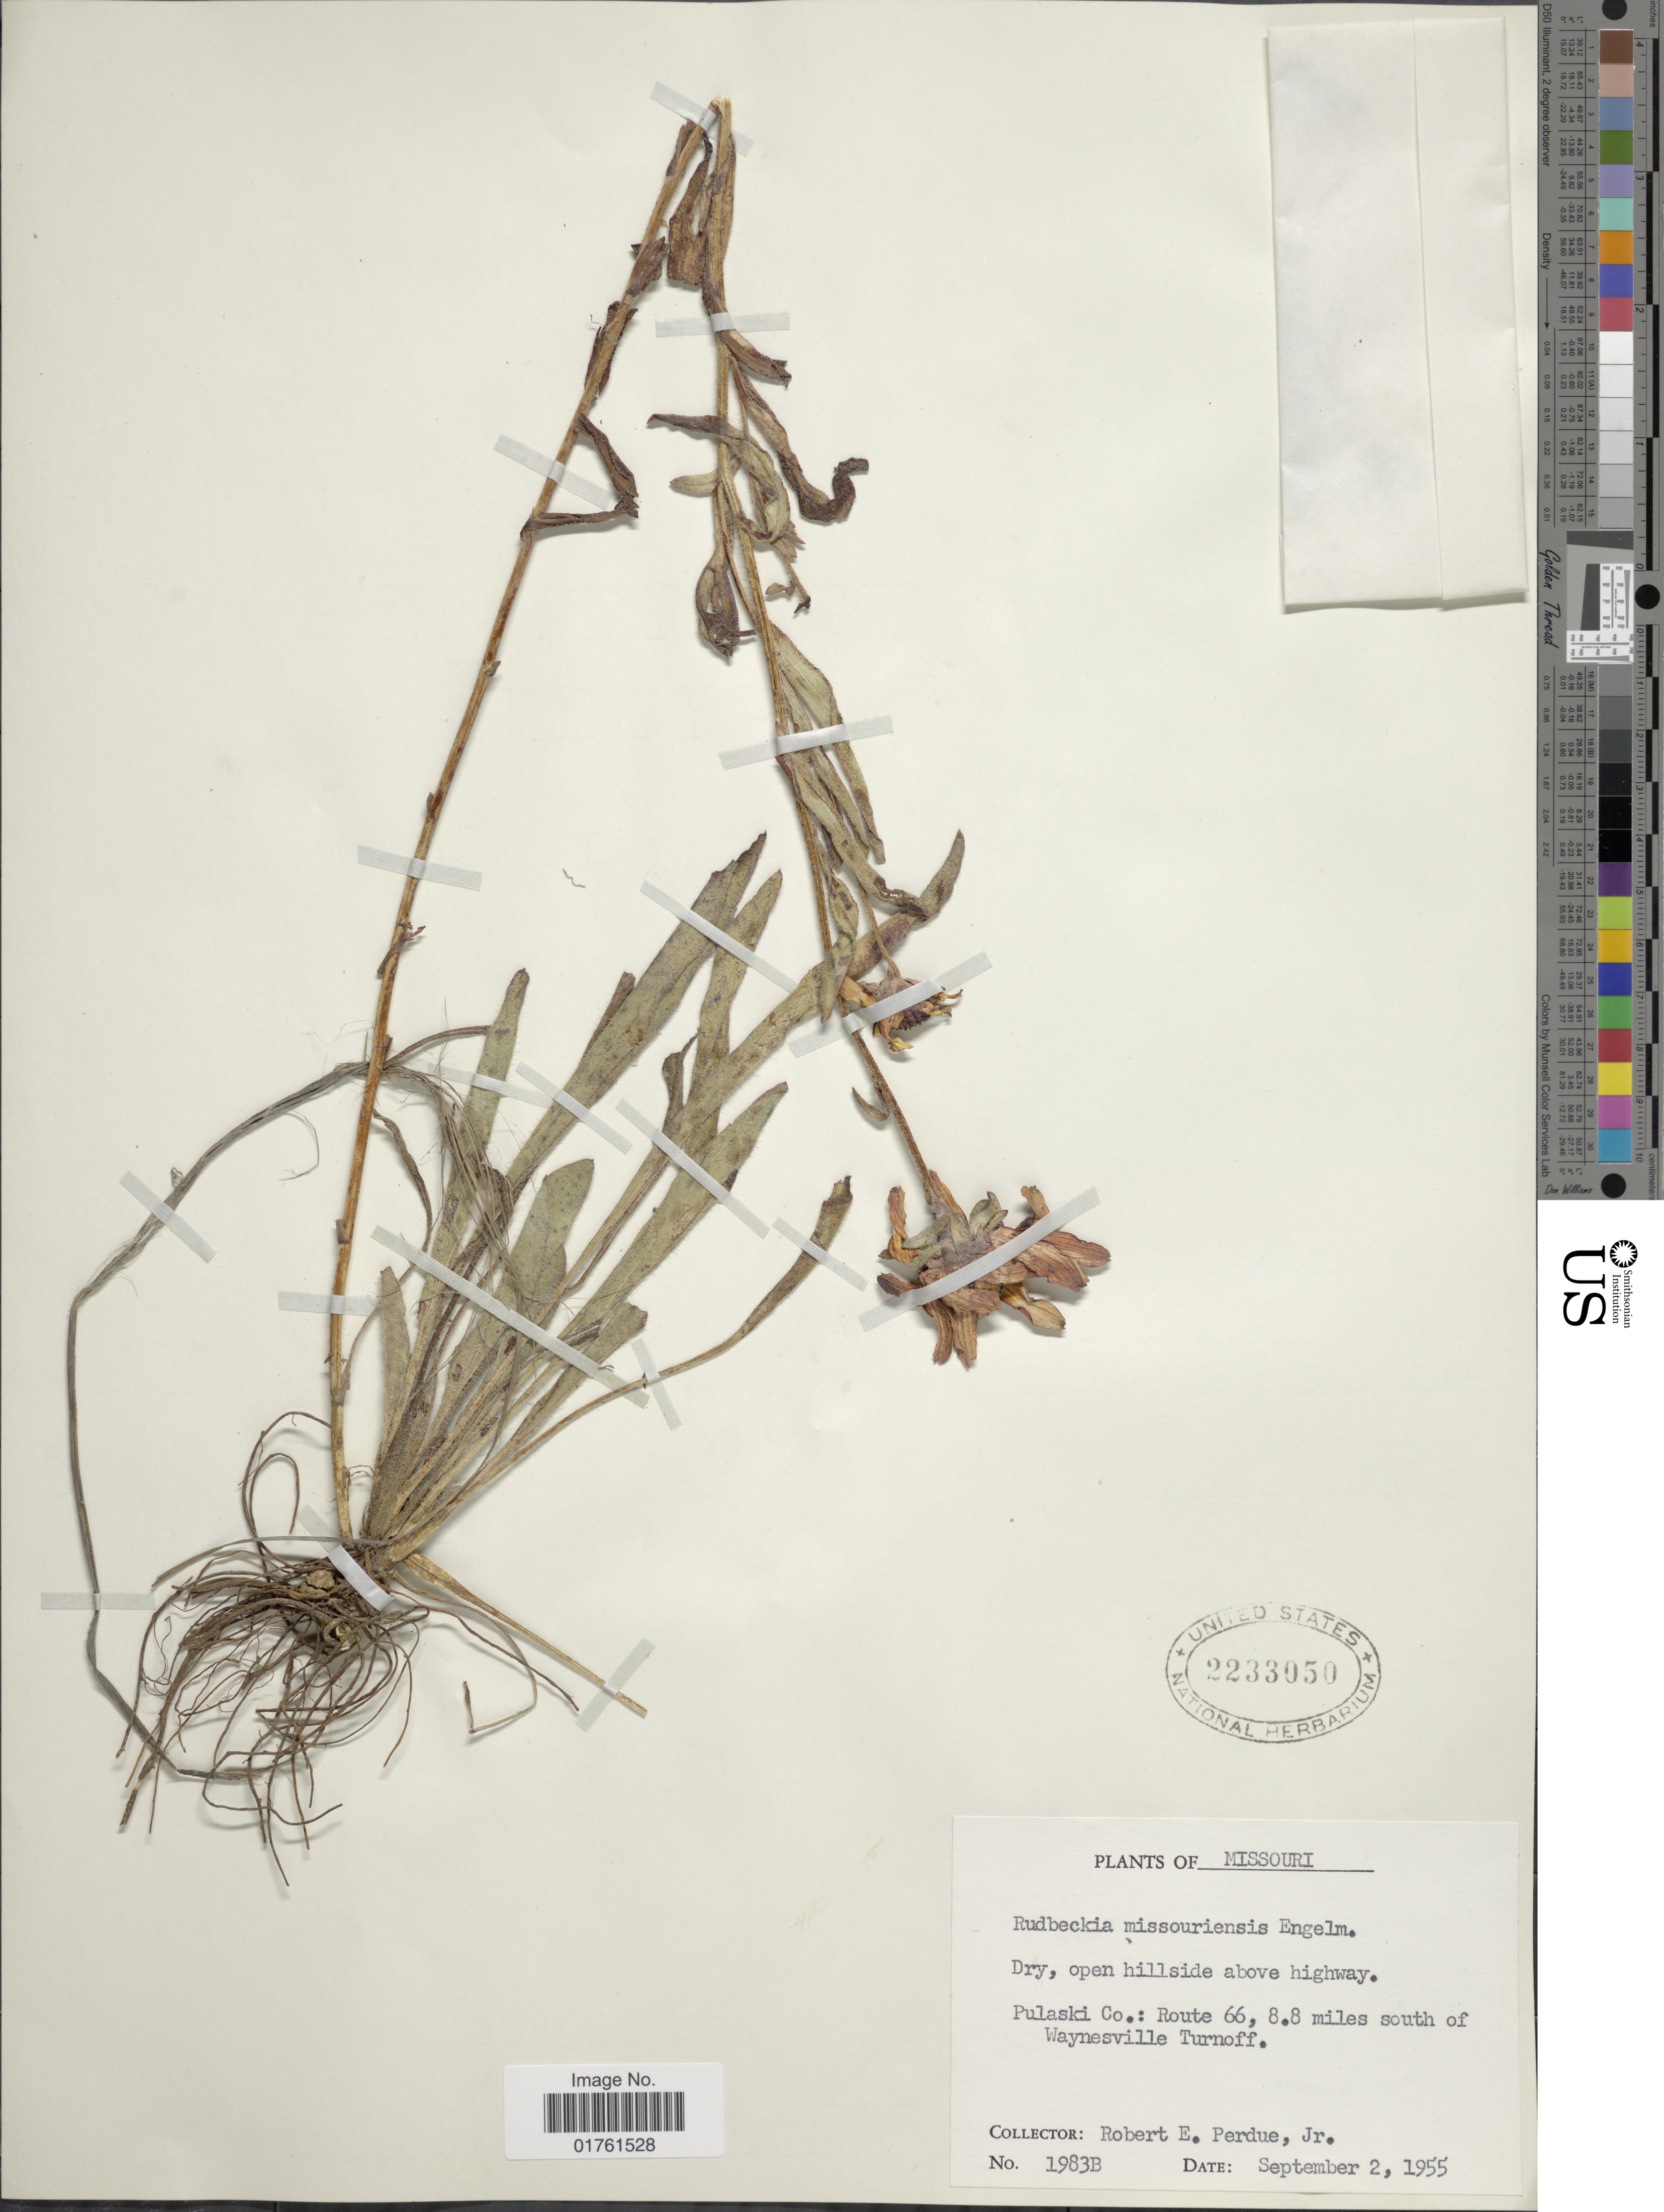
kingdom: Plantae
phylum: Tracheophyta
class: Magnoliopsida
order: Asterales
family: Asteraceae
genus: Rudbeckia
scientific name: Rudbeckia missouriensis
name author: Engelm. ex C.L. Boynton & Beadle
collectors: R. E. Perdue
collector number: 1983B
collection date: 1955-09-02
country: United States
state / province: Missouri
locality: Dry, open hillside above highway, Pulaski Co.: Route 66, 8.8 miles south of Waynesville Turnoff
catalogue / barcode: US 2233050